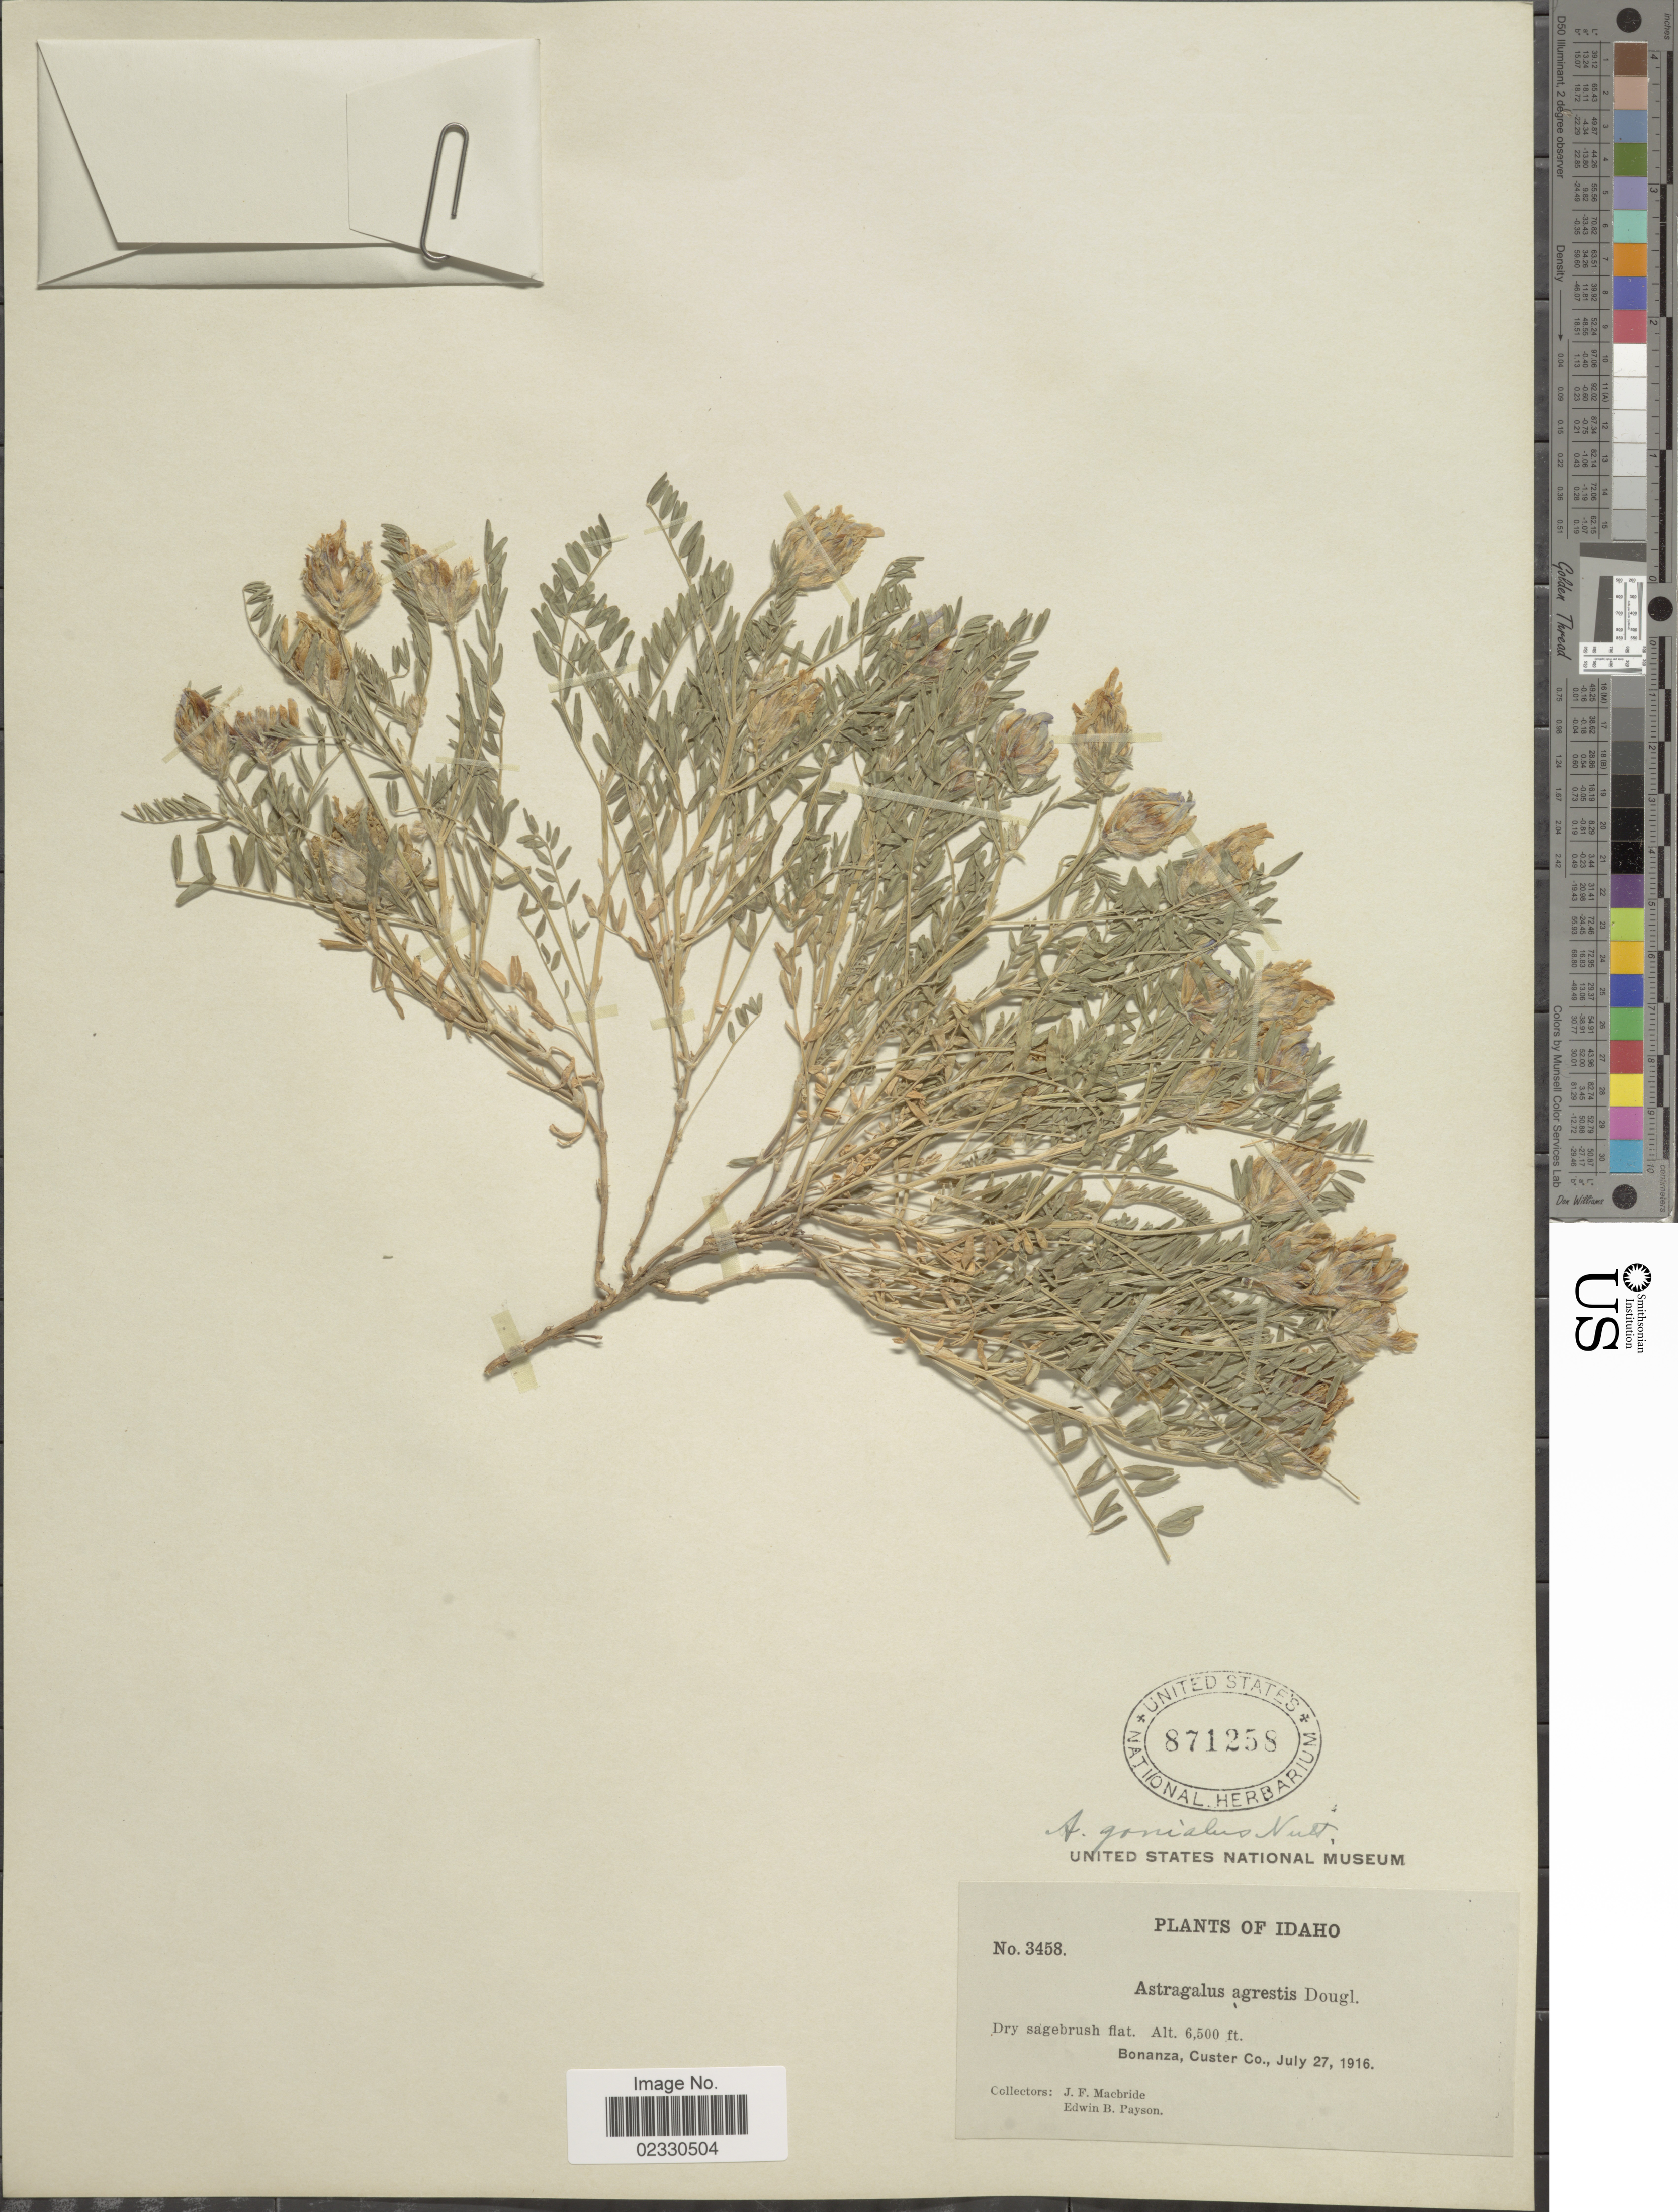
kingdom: Plantae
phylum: Tracheophyta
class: Magnoliopsida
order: Fabales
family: Fabaceae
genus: Astragalus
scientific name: Astragalus dasyglottis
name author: DC.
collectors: J. F. Macbride & E. B. Payson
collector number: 3458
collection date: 1916-07-27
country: United States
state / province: Idaho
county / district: Custer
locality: Bonanza.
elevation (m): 1981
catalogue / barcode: US 871258